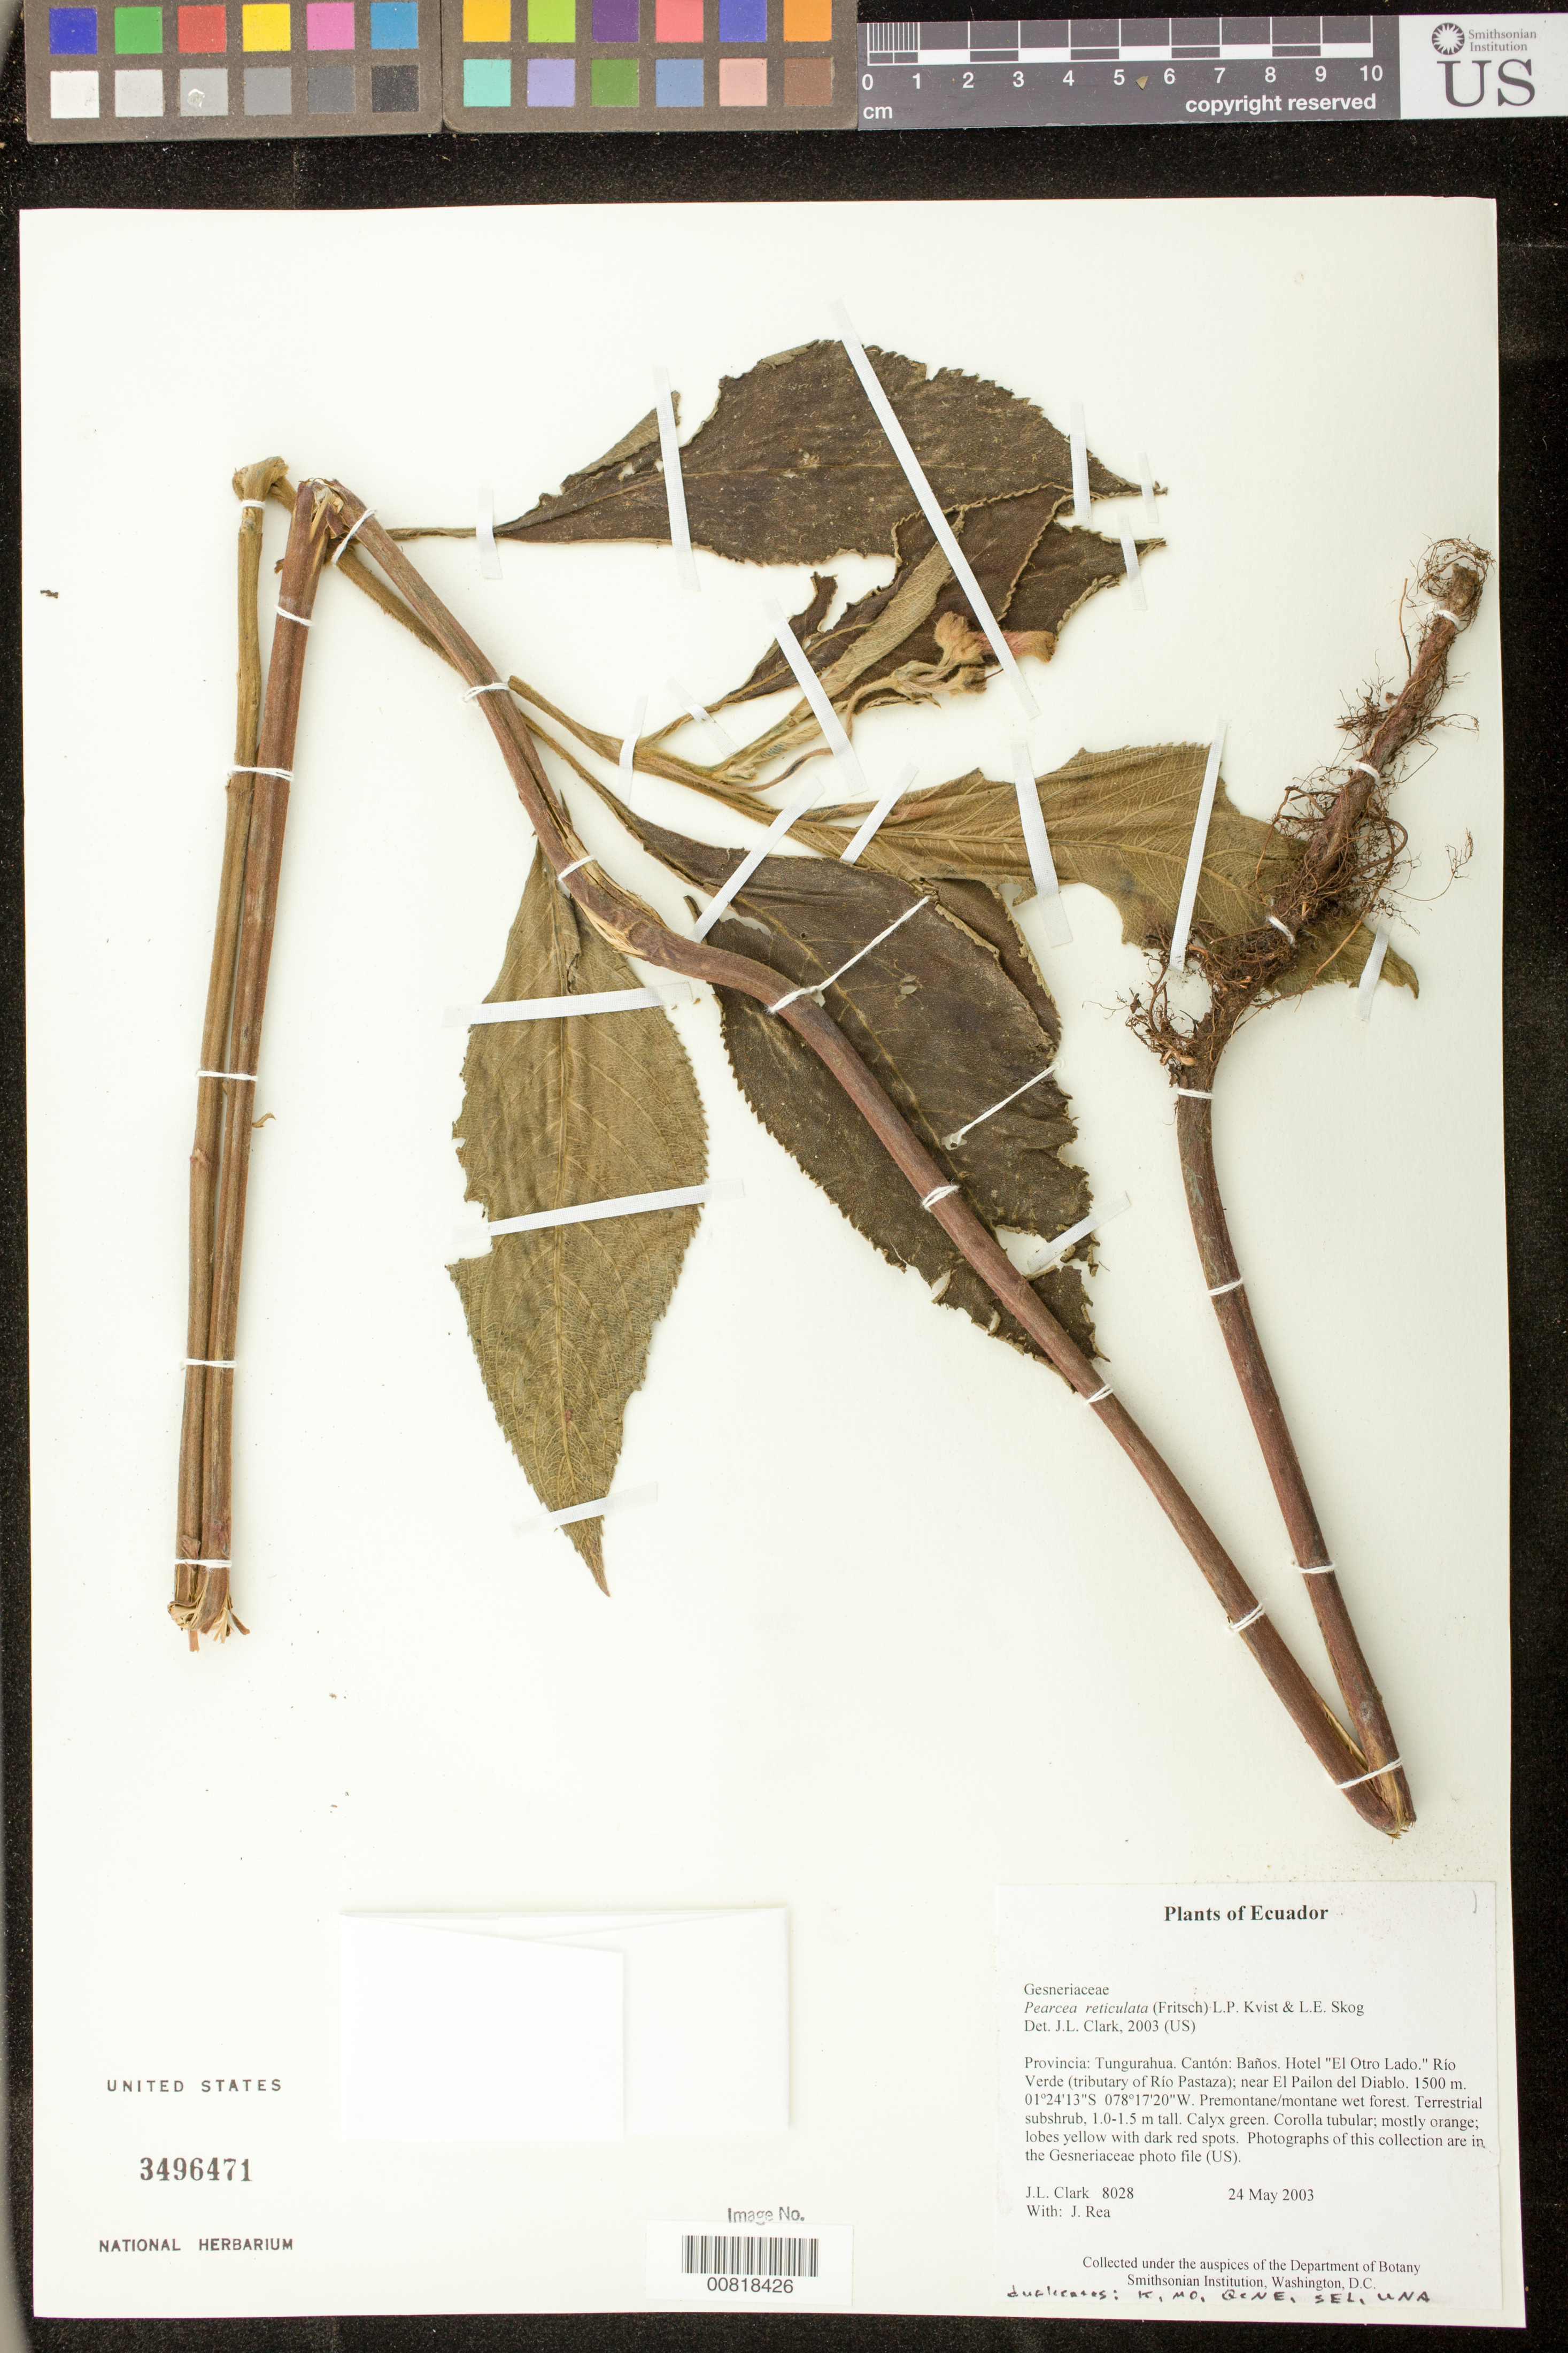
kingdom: Plantae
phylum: Tracheophyta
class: Magnoliopsida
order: Lamiales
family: Gesneriaceae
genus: Pearcea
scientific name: Pearcea reticulata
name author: (Fritsch) L.P. Kvist & L.E. Skog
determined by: Clark, J. L., (SEL), The Marie Selby Botanical Garden (UNITED STATES)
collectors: J. L. Clark & J. Rea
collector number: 8028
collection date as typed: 24 May 2003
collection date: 2003-05-24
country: Ecuador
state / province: Tungurahua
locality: Baños. Hotel "El Otro Lado." Río Verde (tributary of Río Pastaza); near El Pailon del Diablo.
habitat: Premontane/montane wet forest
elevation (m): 1500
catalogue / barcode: US 3496471